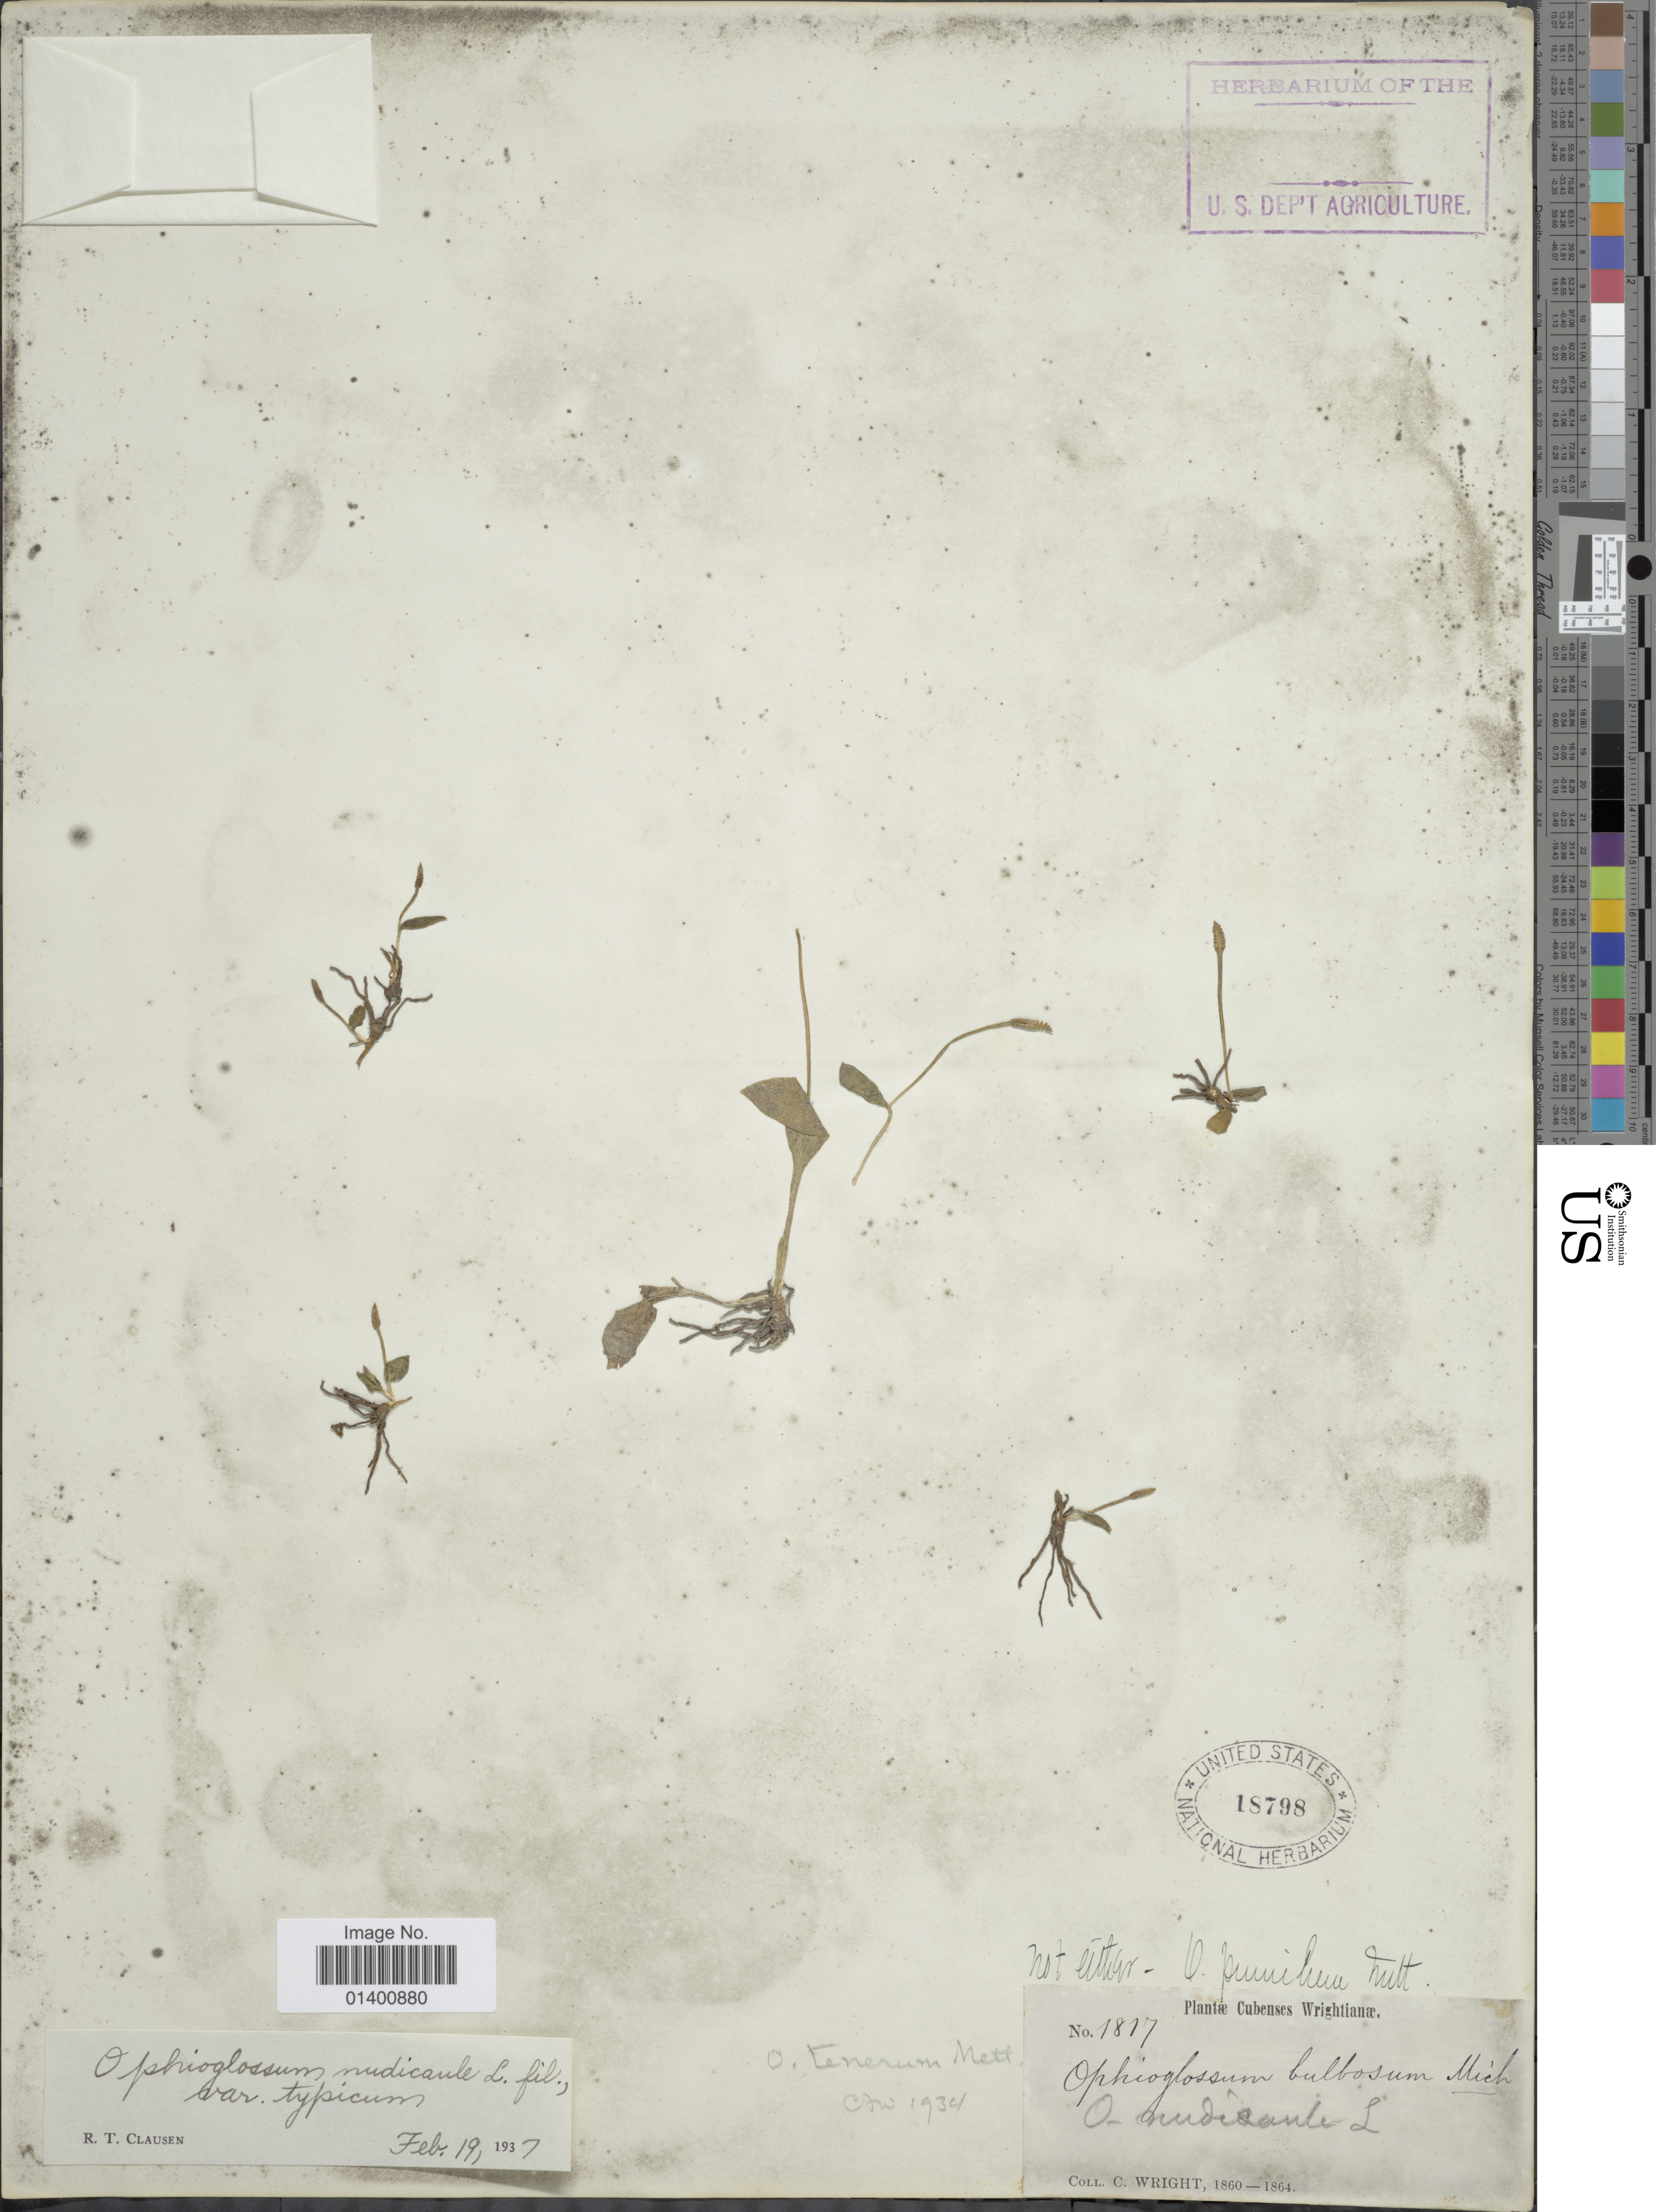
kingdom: Plantae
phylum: Tracheophyta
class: Polypodiopsida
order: Ophioglossales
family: Ophioglossaceae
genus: Ophioglossum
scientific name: Ophioglossum nudicaule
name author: L. f.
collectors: C. Wright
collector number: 1817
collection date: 1860/1864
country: Cuba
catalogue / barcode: US 18798